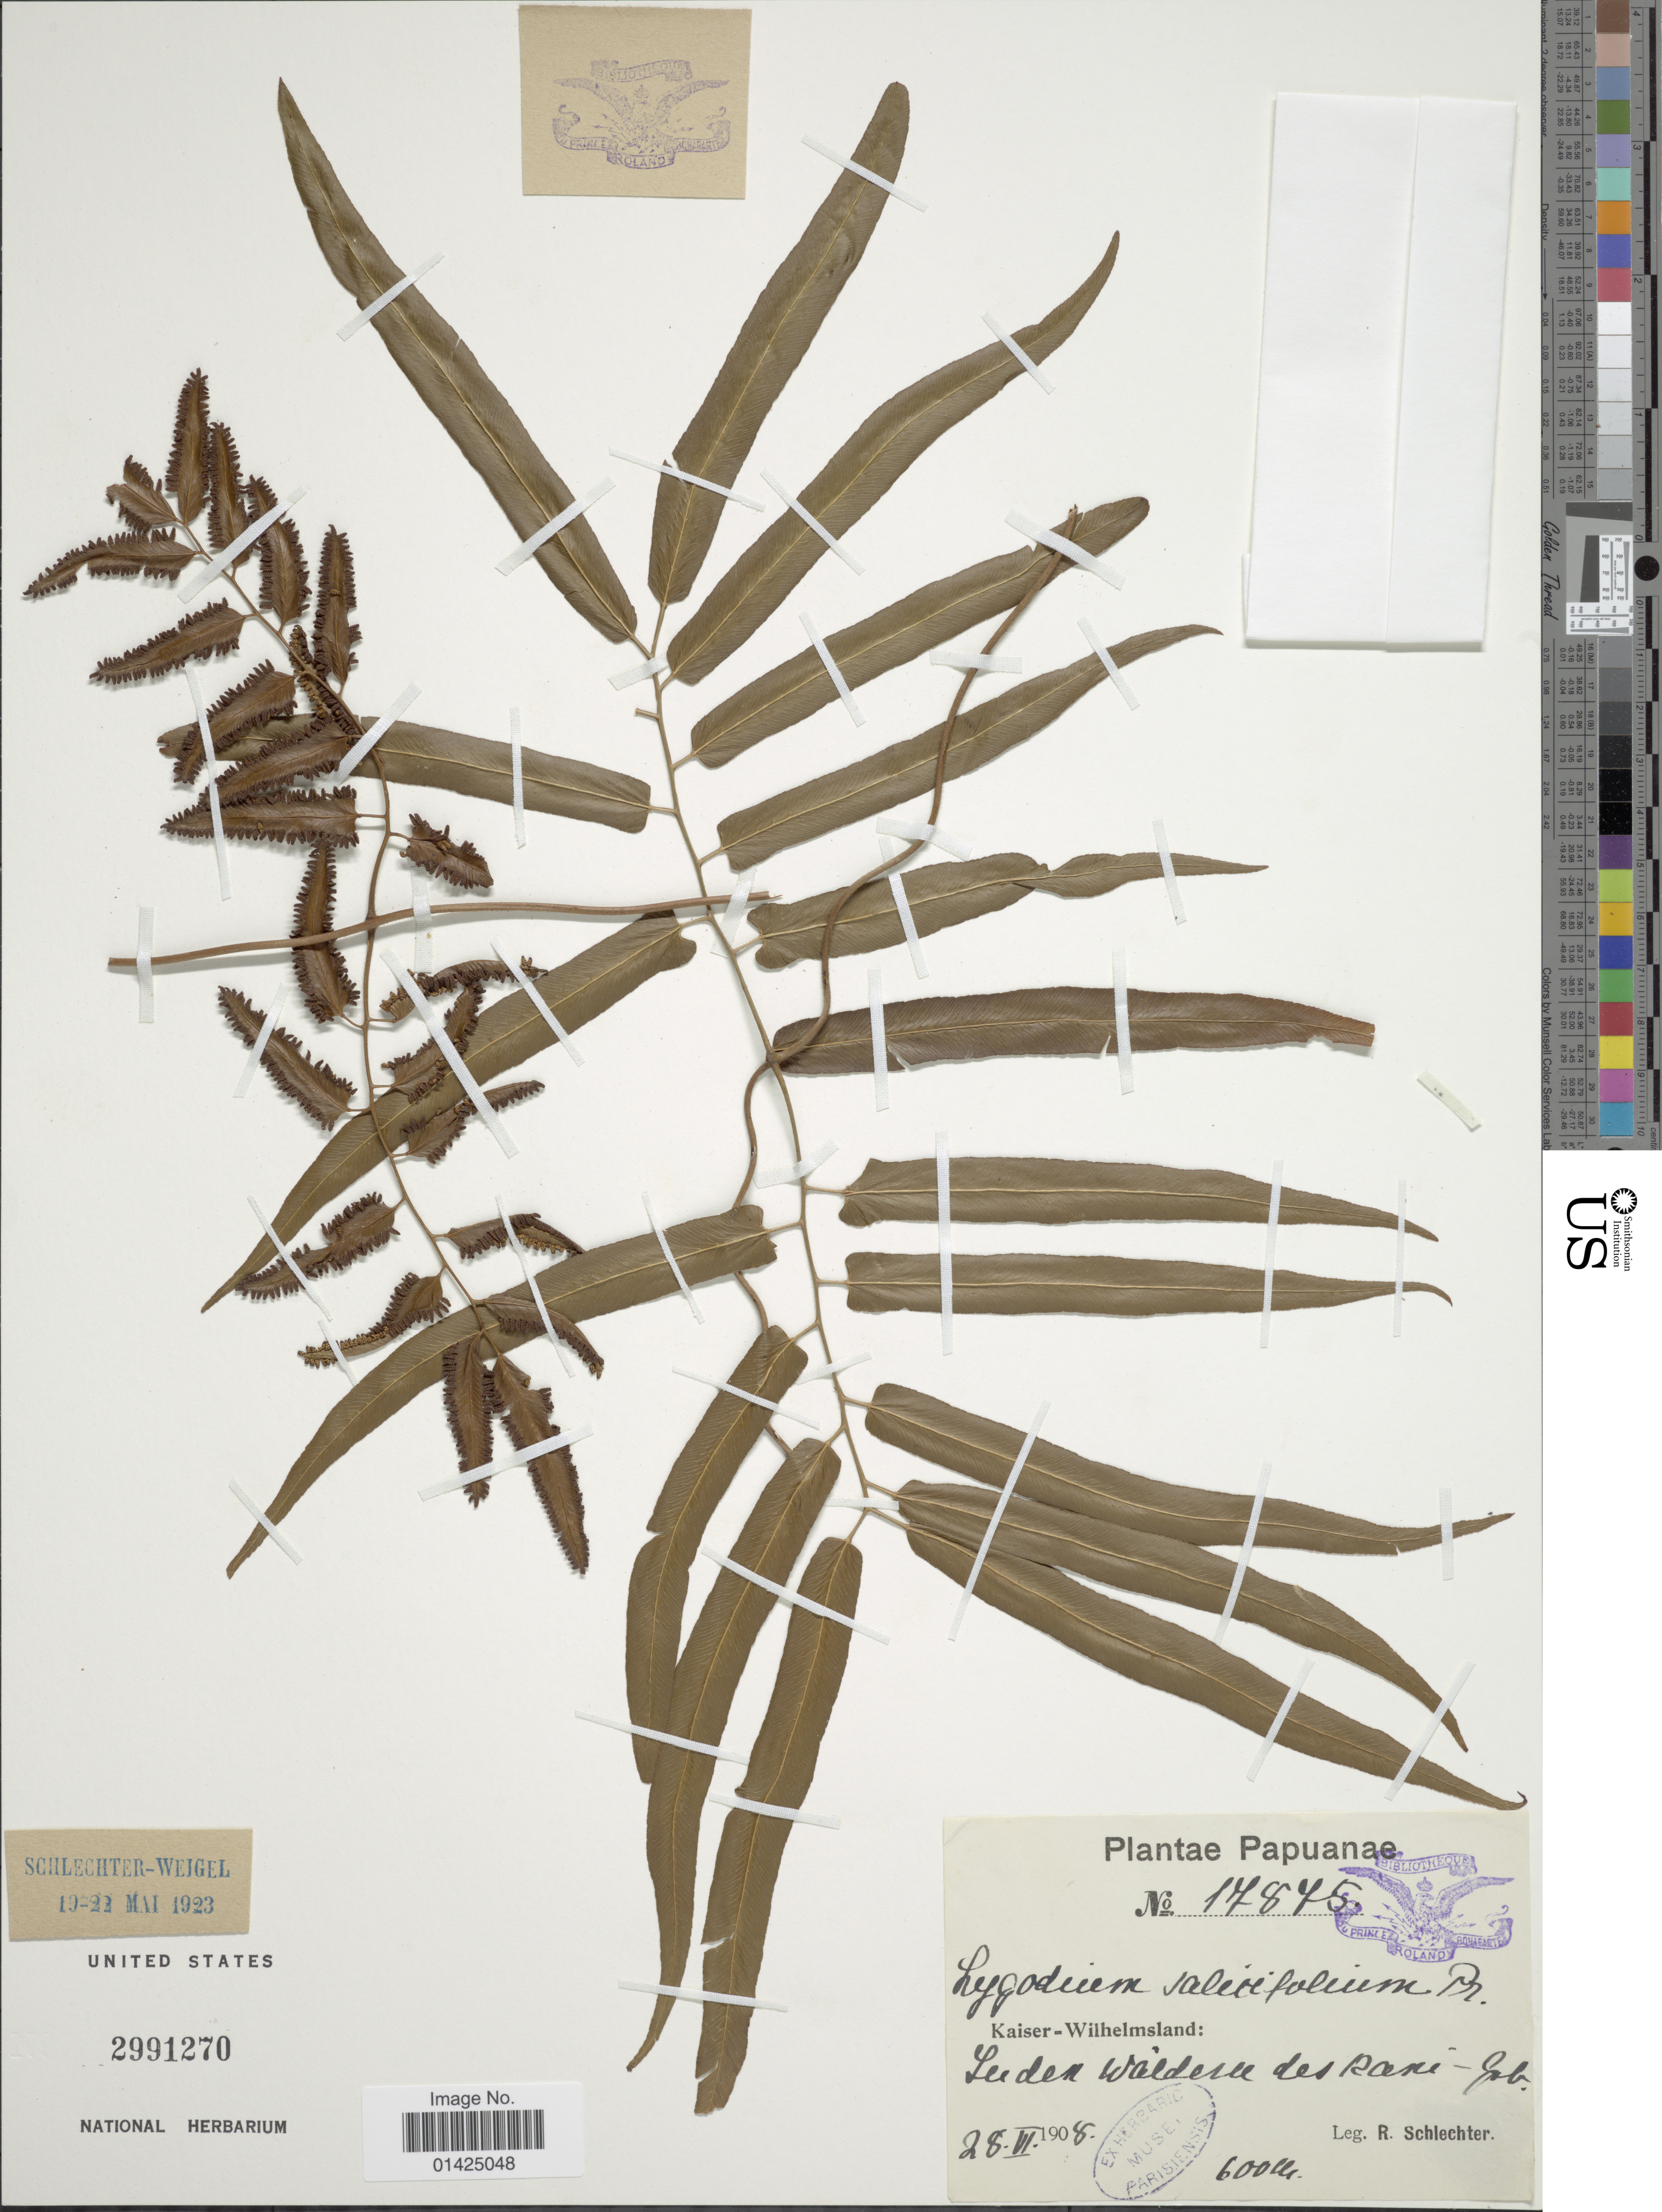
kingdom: Plantae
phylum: Tracheophyta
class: Polypodiopsida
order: Schizaeales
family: Lygodiaceae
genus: Lygodium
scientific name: Lygodium sailcifolium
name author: C. Presl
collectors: F. R. R. Schlechter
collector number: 17875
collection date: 1908-04-28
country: Papua New Guinea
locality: Kaiser-Wilhelmsland, In den Wäldern des Kani geb.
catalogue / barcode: US 2991270